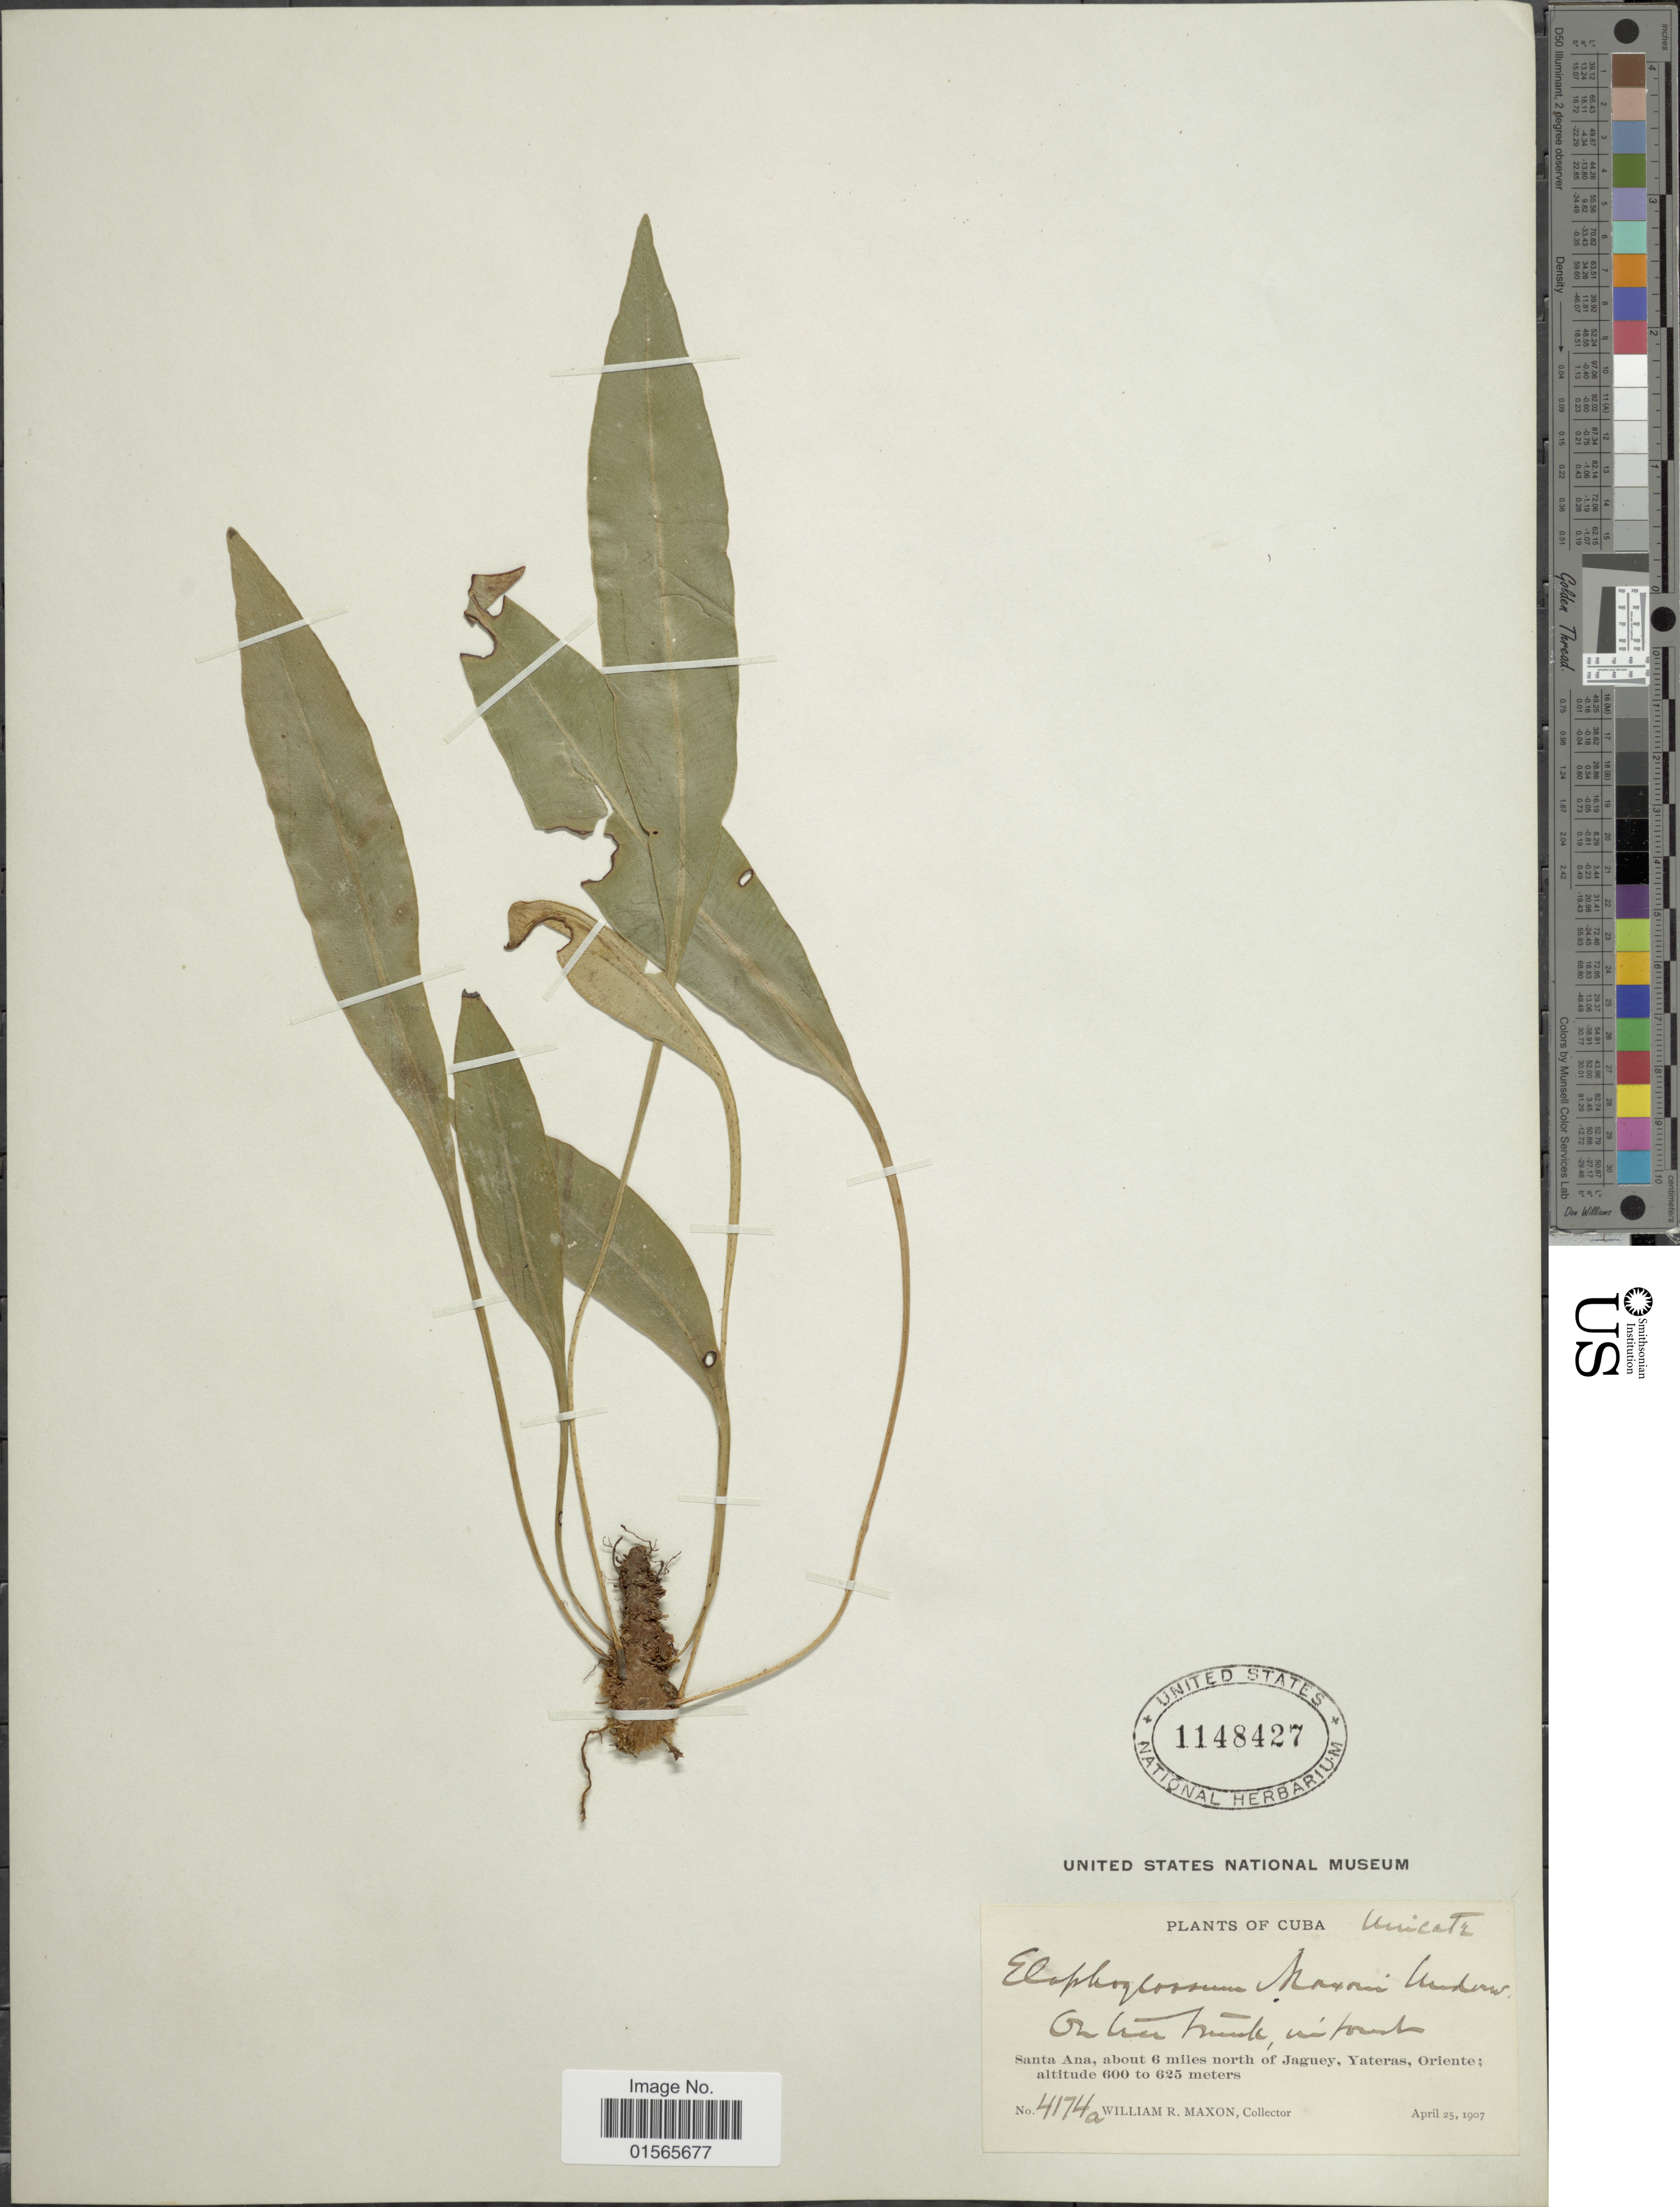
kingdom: Plantae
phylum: Tracheophyta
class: Polypodiopsida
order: Polypodiales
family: Dryopteridaceae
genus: Elaphoglossum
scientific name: Elaphoglossum maxonii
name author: Underw. ex C.V. Morton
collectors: W. R. Maxon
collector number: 4174a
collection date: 1907-04-25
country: Cuba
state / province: Oriente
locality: Santa Ana, about6 miles north of Jaguey, Yateras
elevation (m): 600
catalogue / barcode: US 1148427